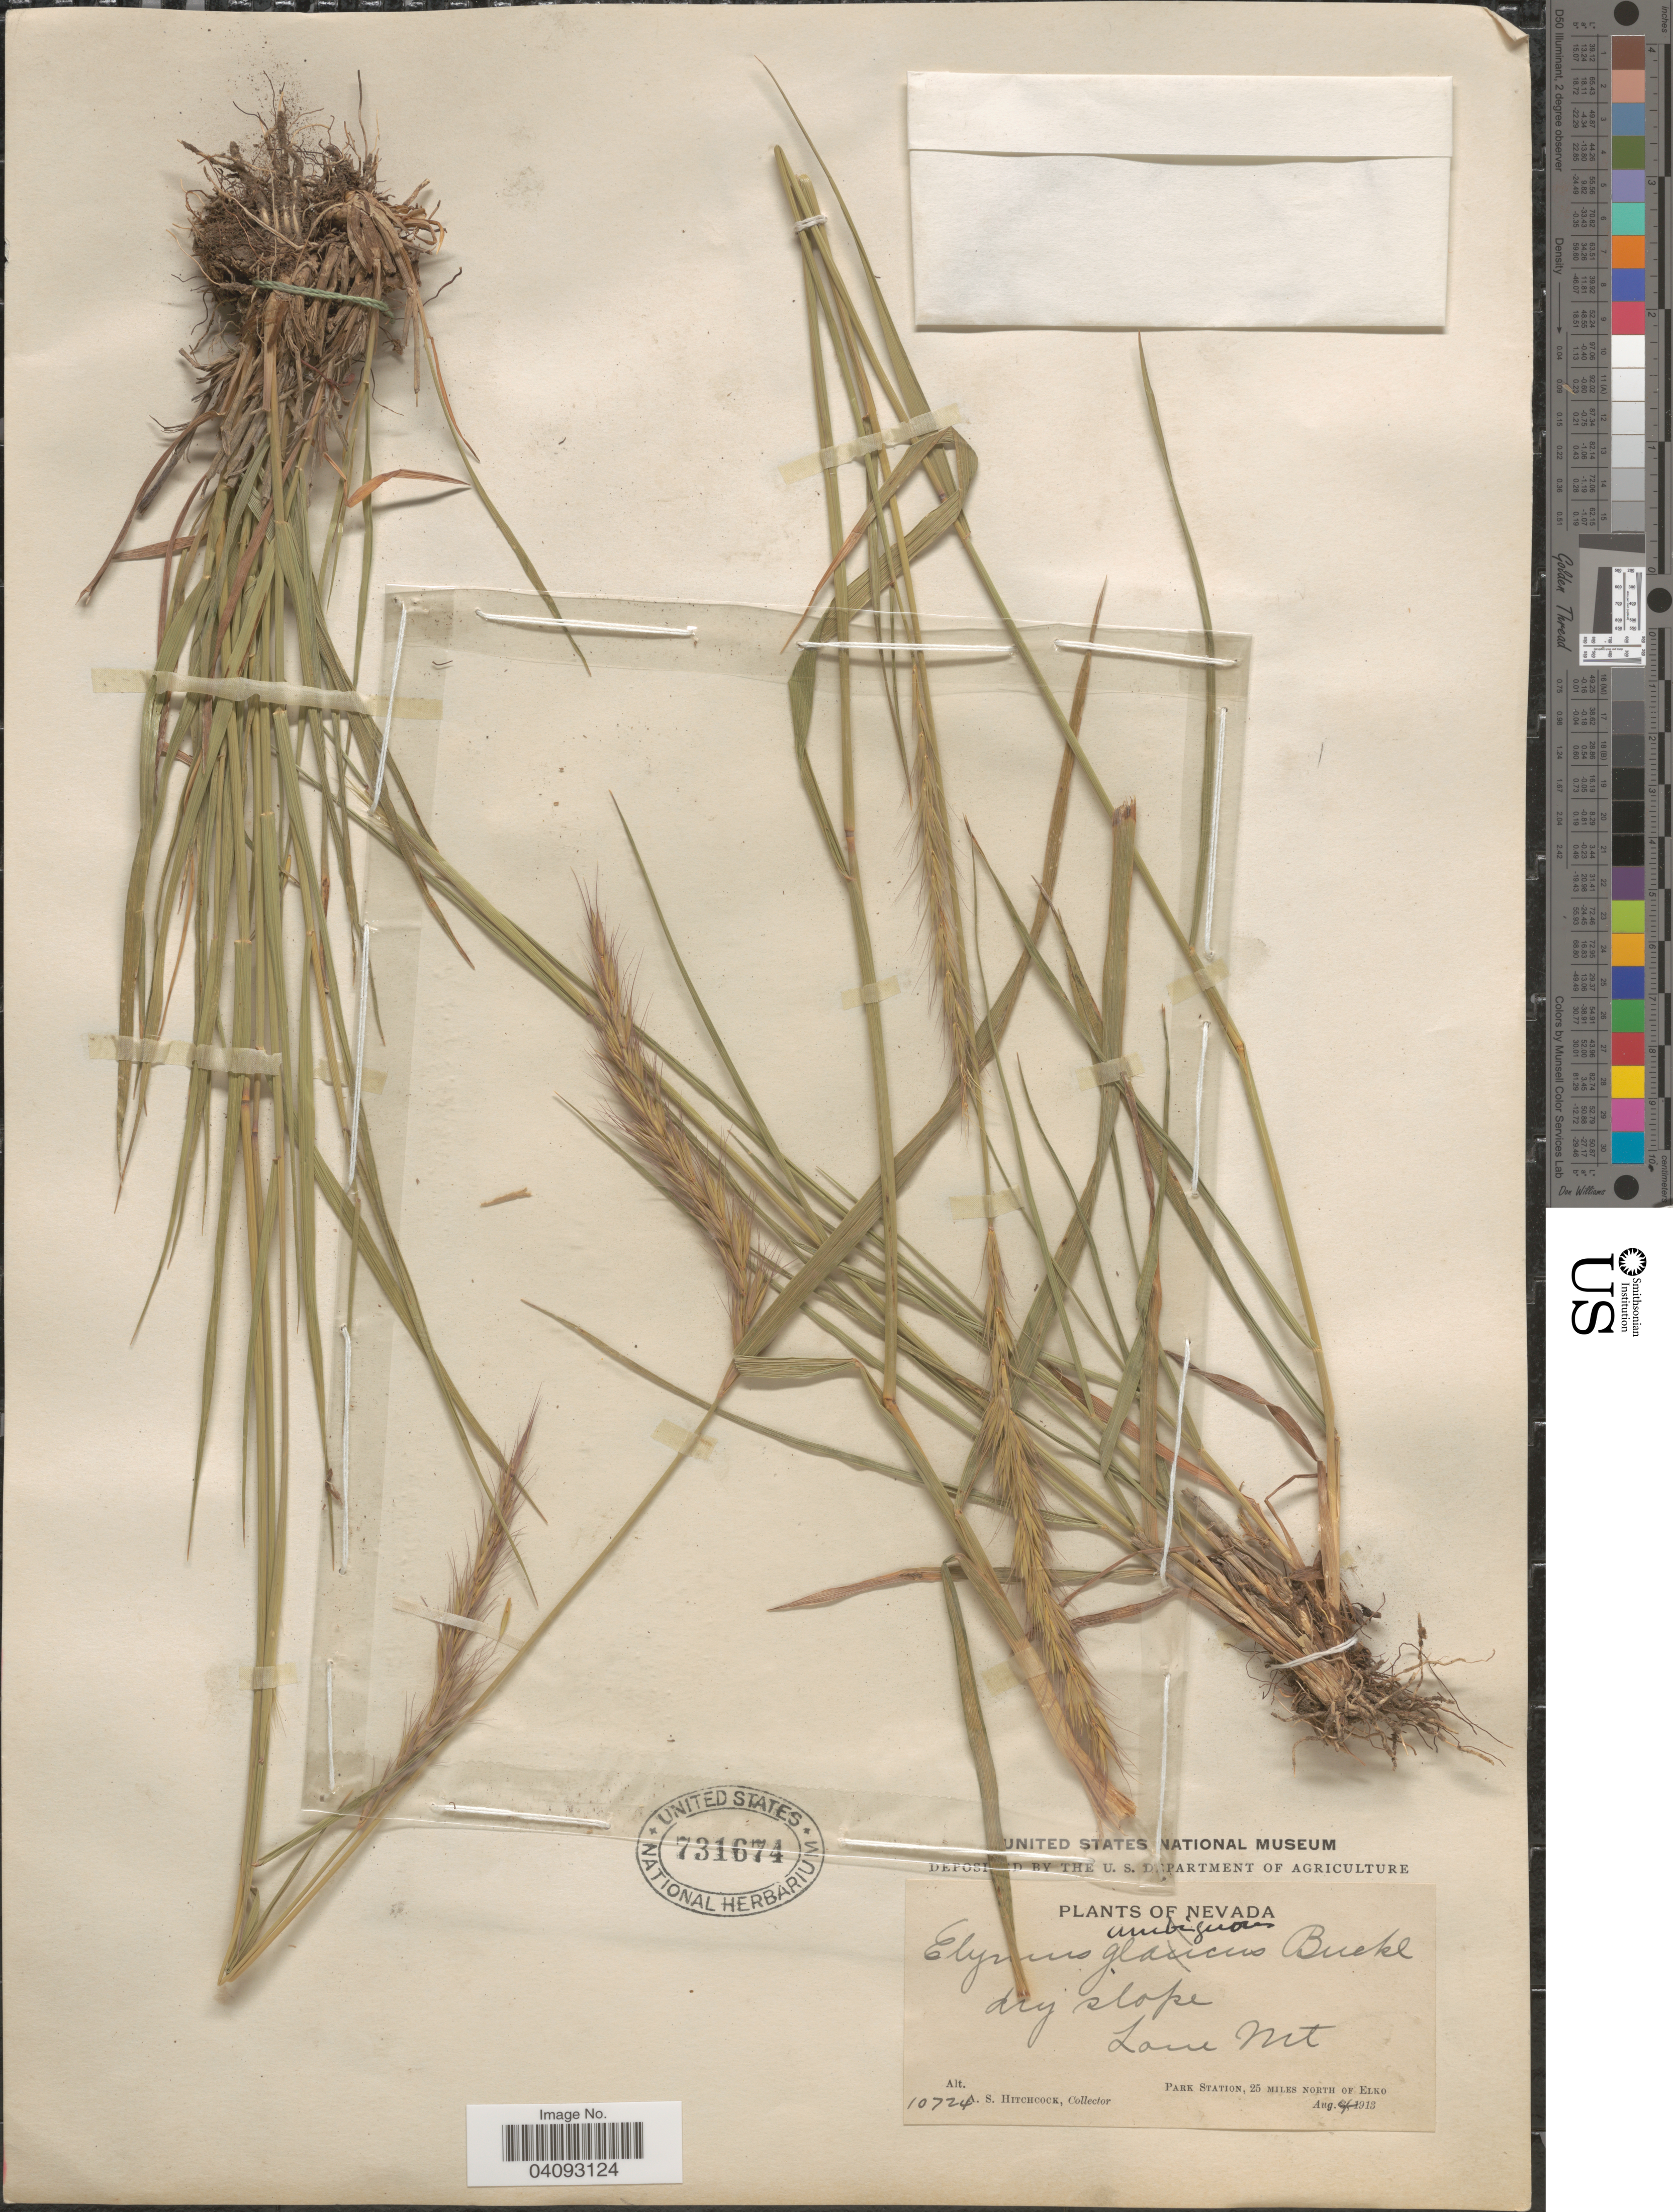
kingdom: Plantae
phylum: Tracheophyta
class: Liliopsida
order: Poales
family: Poaceae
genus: Elymus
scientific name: Elymus glaucus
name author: Buckley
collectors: A. S. Hitchcock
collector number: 10724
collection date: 1913-08-04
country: United States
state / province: Nevada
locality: Dry slope. Lone Mt. Park Station, 25 miles North of Elko.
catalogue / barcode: US 731674